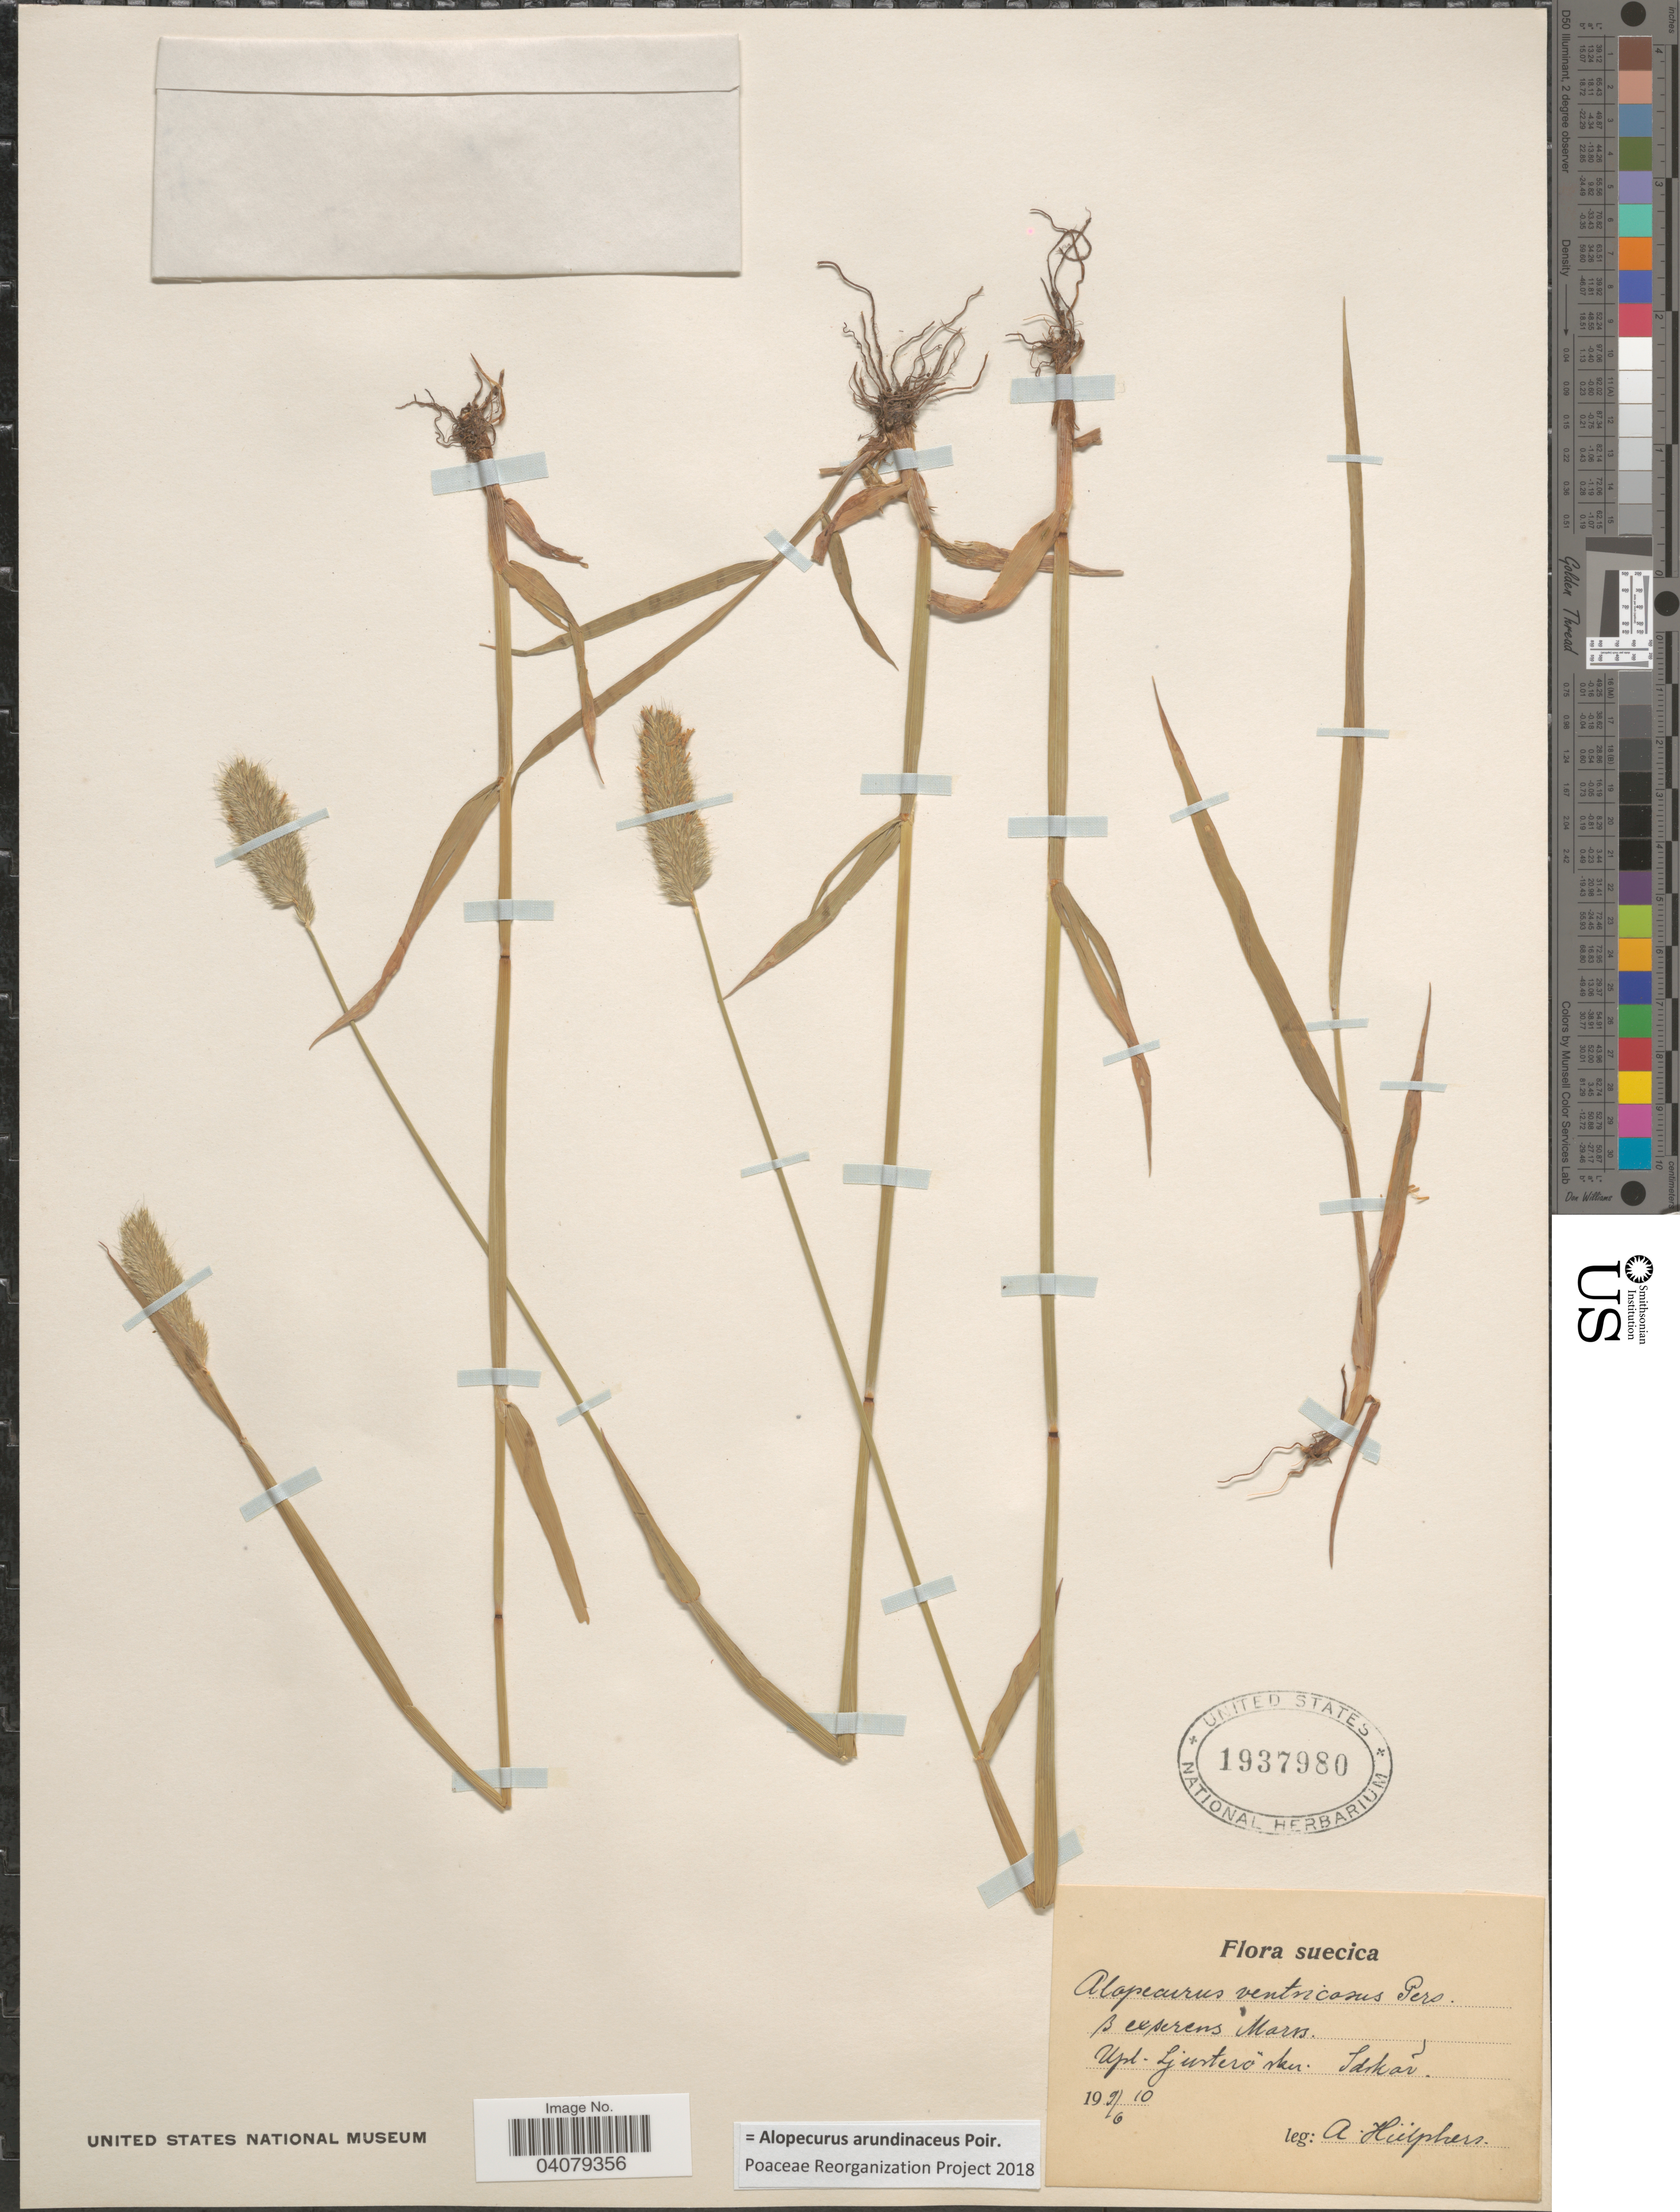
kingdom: Plantae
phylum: Tracheophyta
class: Liliopsida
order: Poales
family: Poaceae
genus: Alopecurus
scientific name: Alopecurus arundinaceus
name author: Poir.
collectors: A. Hülphers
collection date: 1910-06-09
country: Sweden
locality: Upl. Ljusterõ sker. Sarkãr.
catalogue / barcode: US 1937980